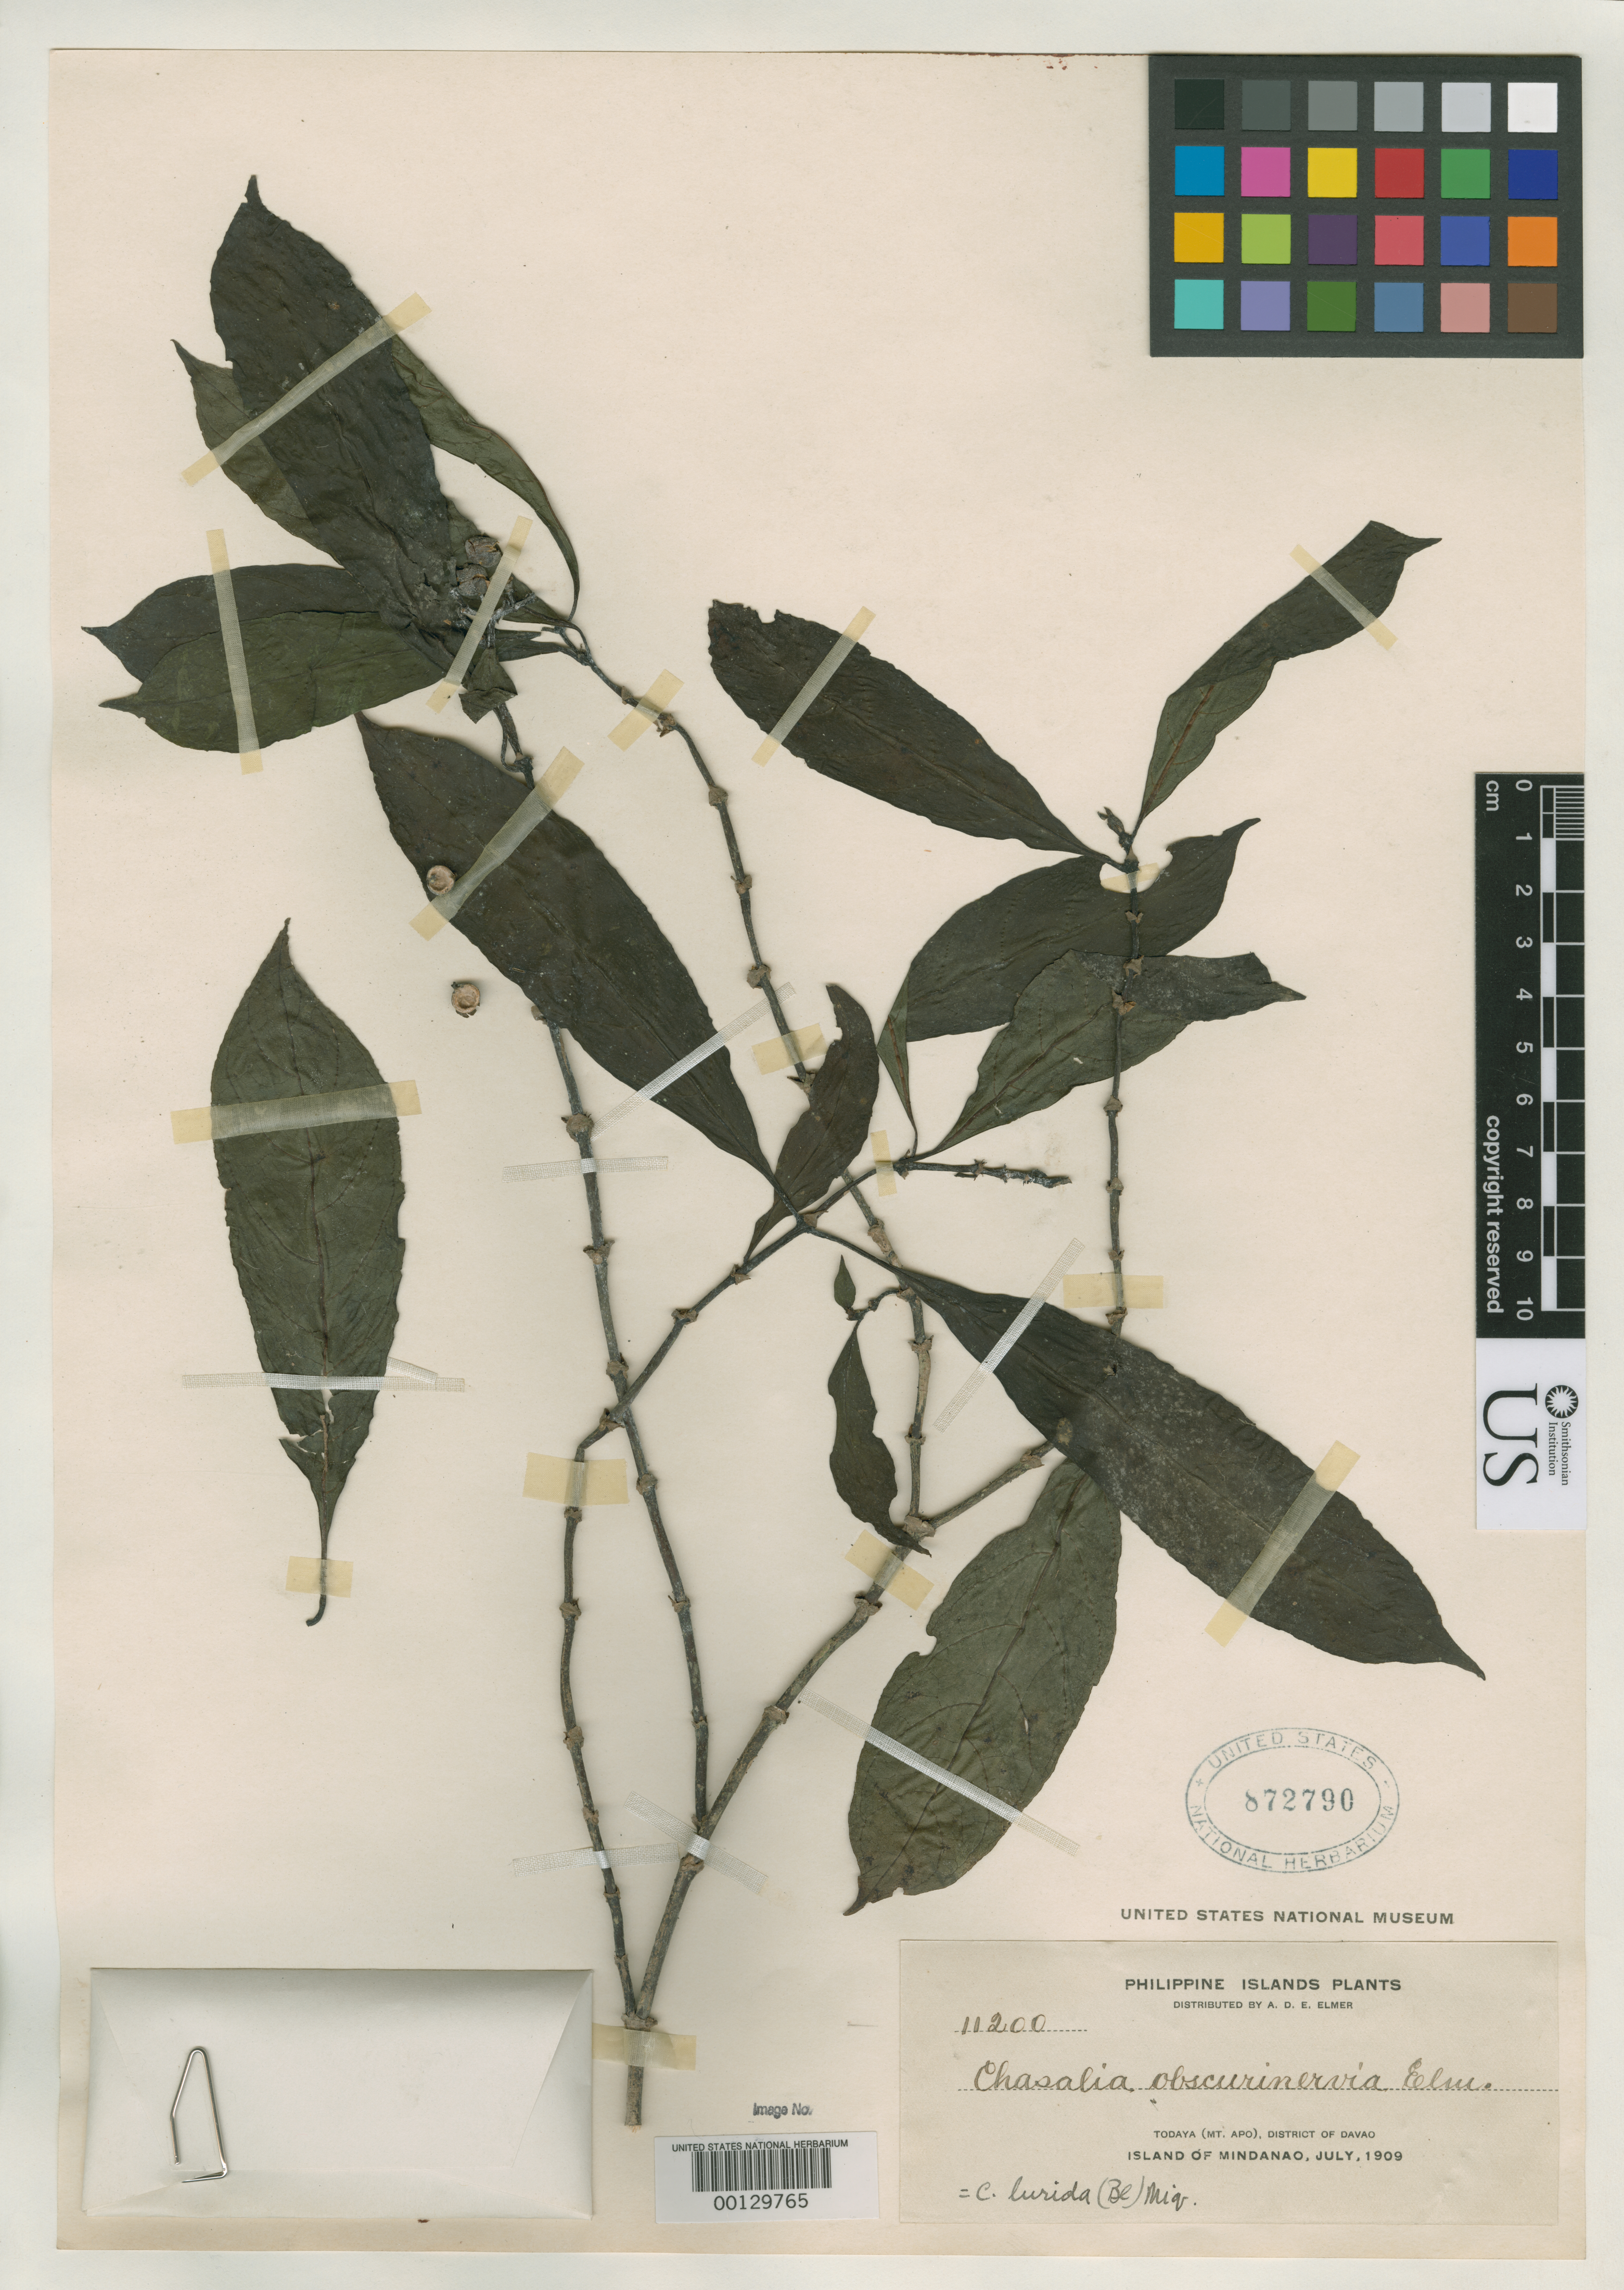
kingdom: Plantae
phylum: Tracheophyta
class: Magnoliopsida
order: Gentianales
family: Rubiaceae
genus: Chassalia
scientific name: Chassalia obscurinervia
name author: Elmer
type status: Isotype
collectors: A. D. E. Elmer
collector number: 11200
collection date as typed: Jul 1909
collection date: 1909-07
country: Philippines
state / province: Davao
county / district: Davao del Sur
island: Mindanao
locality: Todaya, Mt. Apo.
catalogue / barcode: US 872790